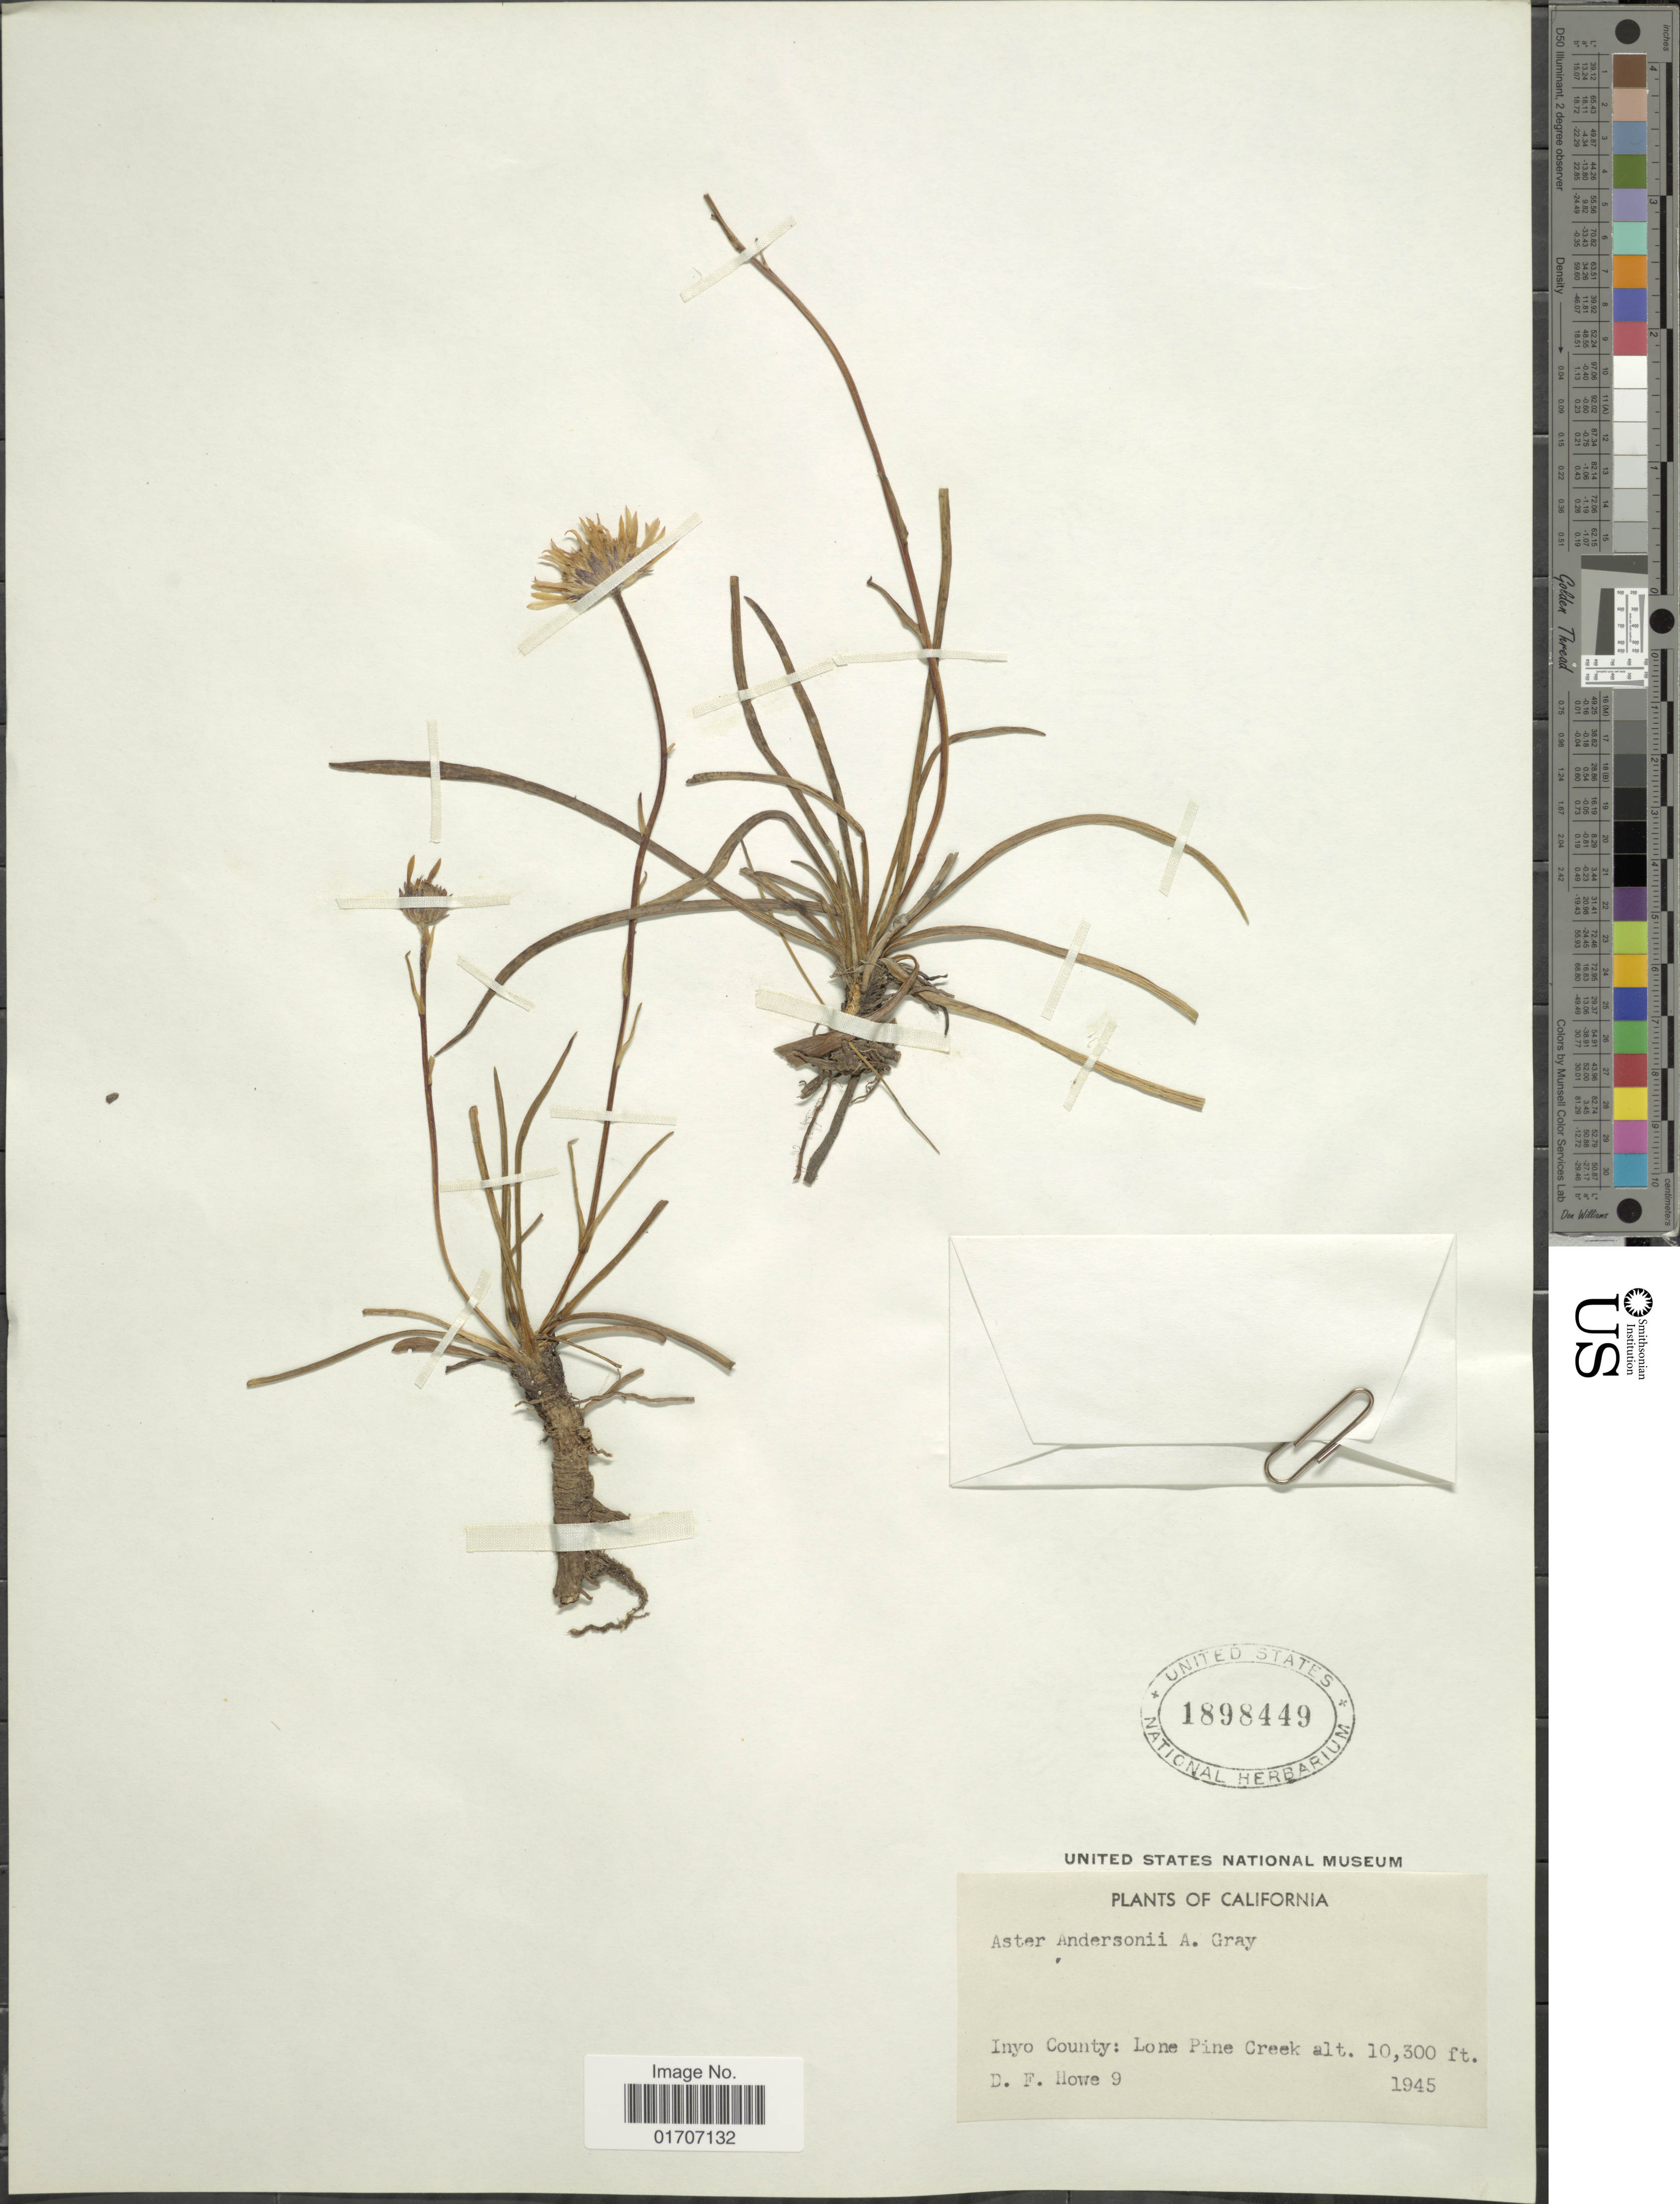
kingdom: Plantae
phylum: Tracheophyta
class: Magnoliopsida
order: Asterales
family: Asteraceae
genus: Oreostemma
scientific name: Oreostemma alpigenum var. andersonii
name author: (A. Gray) G.L. Nesom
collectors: D. Howe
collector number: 9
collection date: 1945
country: United States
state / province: California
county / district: Inyo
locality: Inyo County: Lone Pine Creek.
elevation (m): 3139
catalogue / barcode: US 1898449